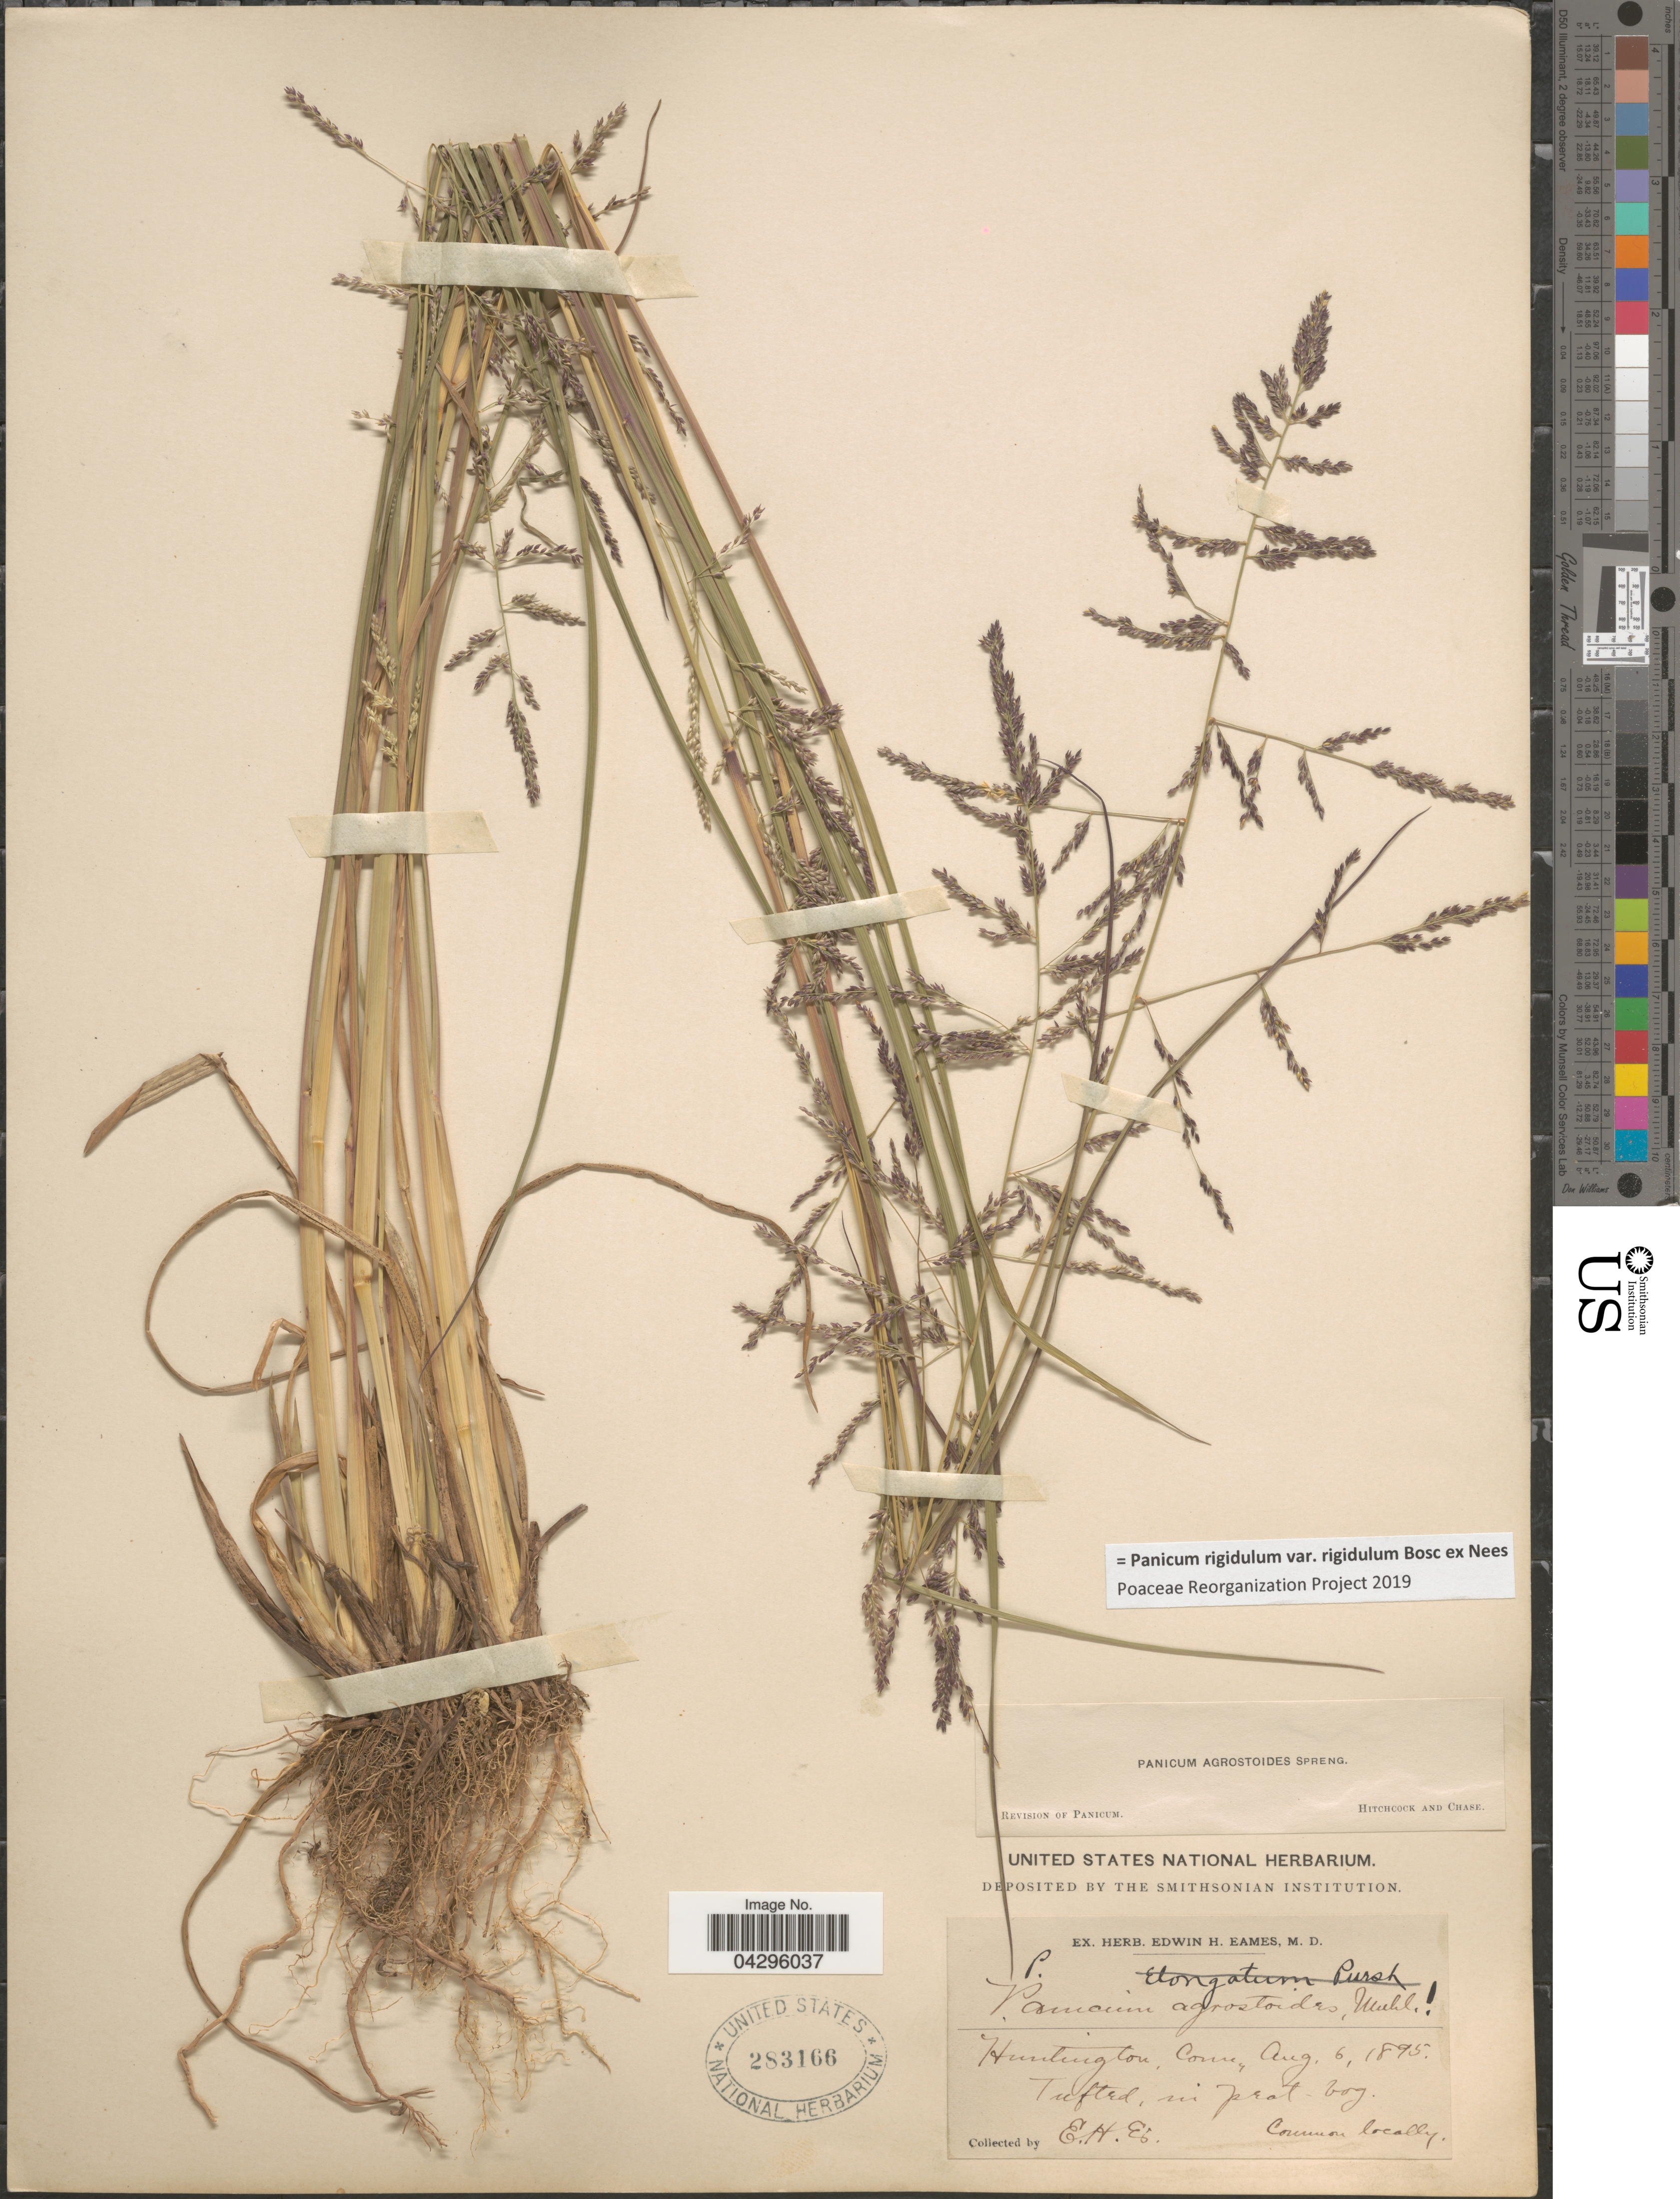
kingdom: Plantae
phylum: Tracheophyta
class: Liliopsida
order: Poales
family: Poaceae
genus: Panicum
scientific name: Panicum rigidulum var. rigidulum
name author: Bosc ex Nees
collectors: E. H. Eames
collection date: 1895-08-06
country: United States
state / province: Connecticut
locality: Huntington.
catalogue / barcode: US 283166